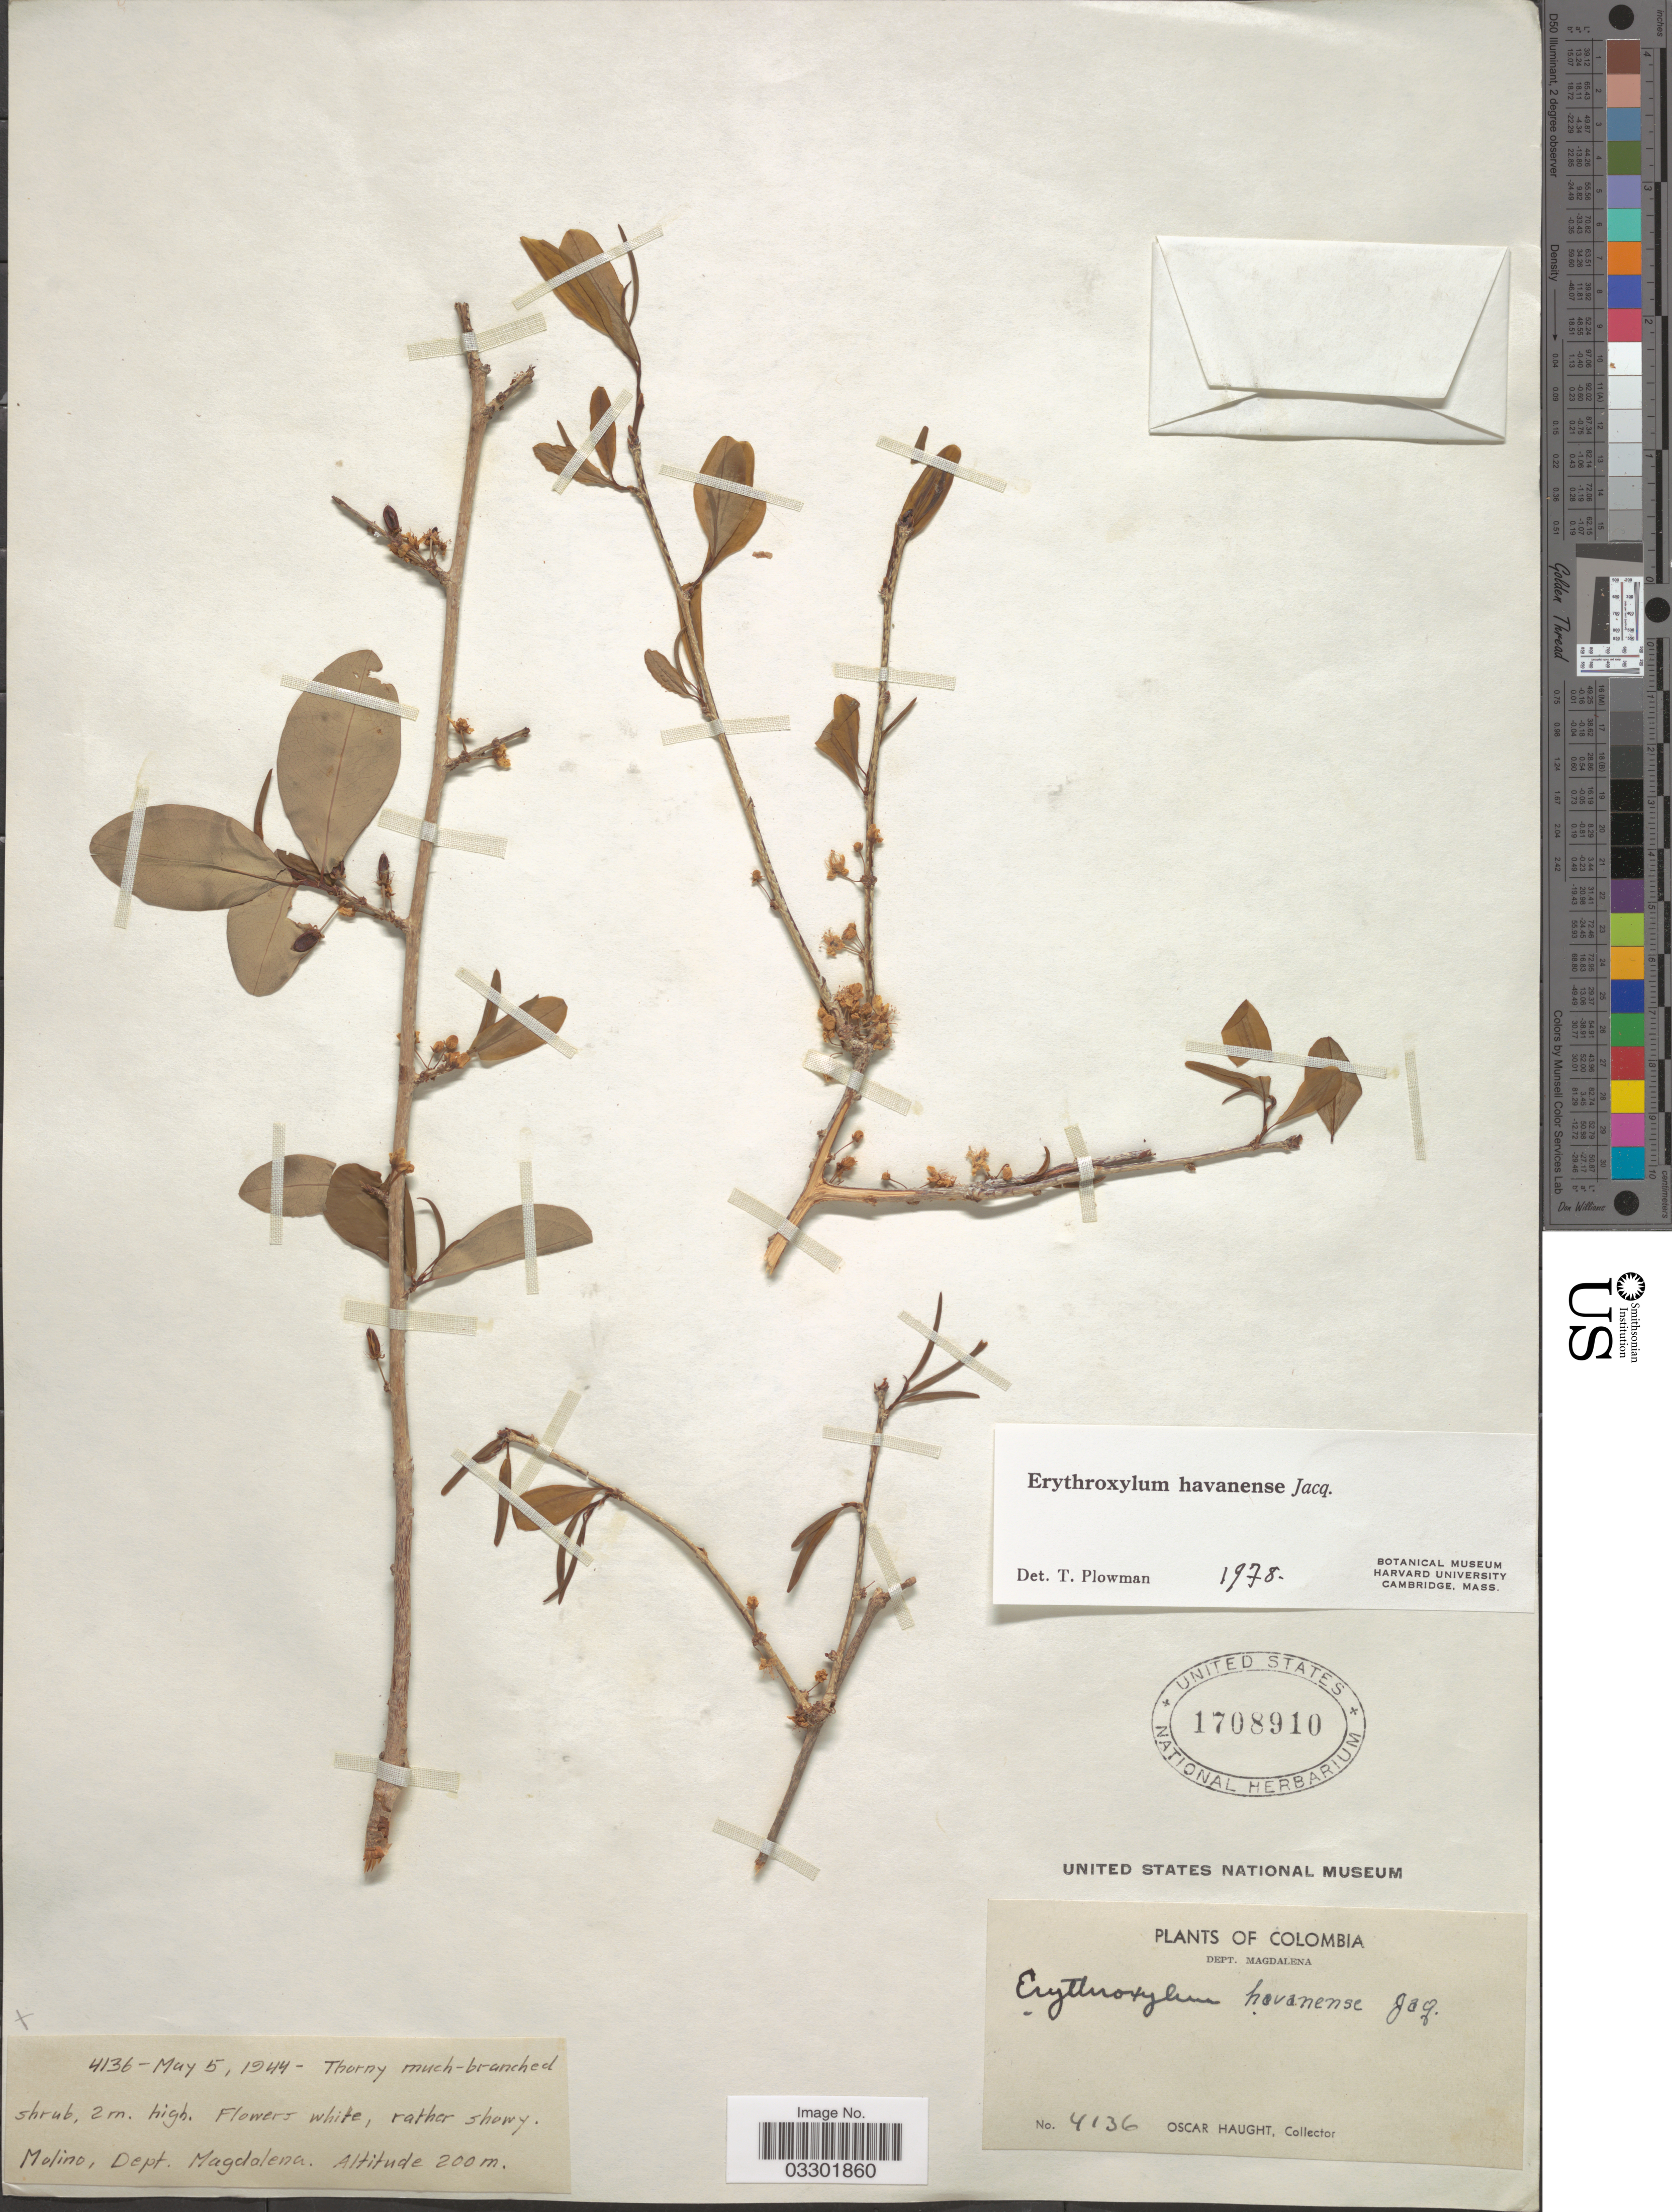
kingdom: Plantae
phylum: Tracheophyta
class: Magnoliopsida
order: Malpighiales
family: Erythroxylaceae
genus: Erythroxylum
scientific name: Erythroxylum havanense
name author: Jacq.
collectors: O. Haught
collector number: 4136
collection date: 1944-05-05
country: Colombia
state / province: Magdalena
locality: Molino, Dept. Magdalena.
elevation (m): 200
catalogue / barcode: US 1708910